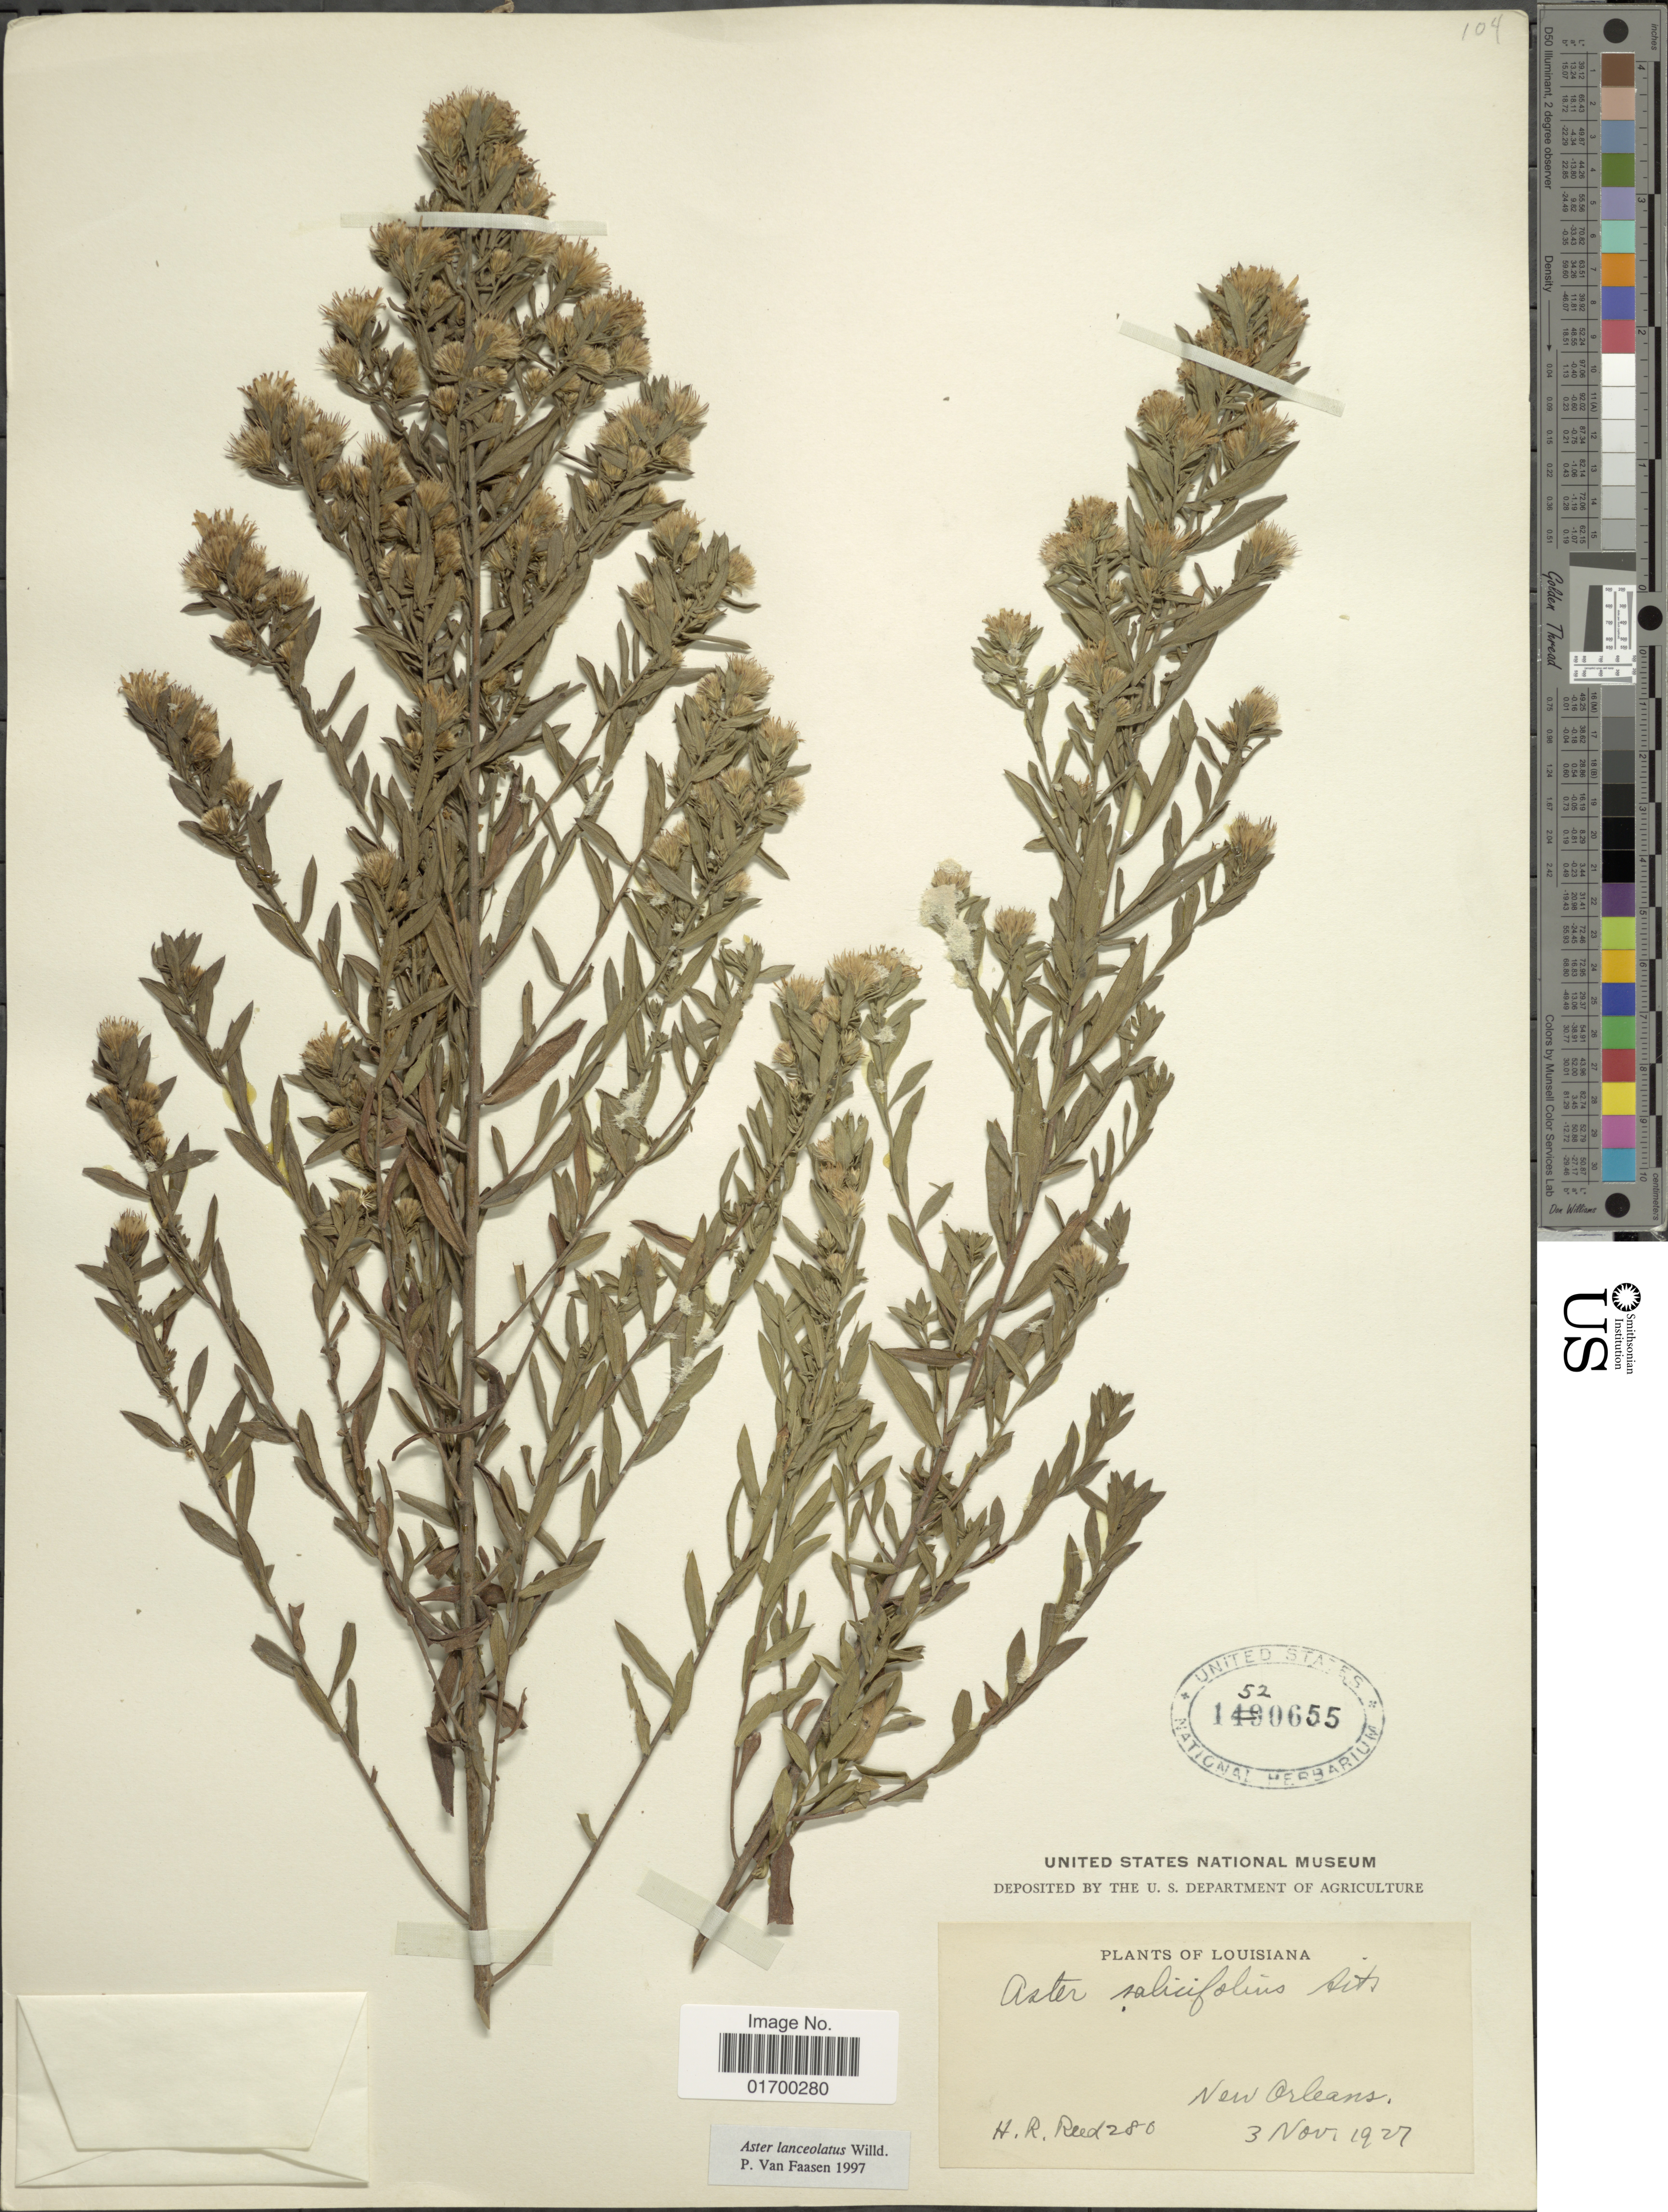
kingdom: Plantae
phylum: Tracheophyta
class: Magnoliopsida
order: Asterales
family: Asteraceae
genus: Symphyotrichum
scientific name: Symphyotrichum lanceolatum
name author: (Willd.) G.L. Nesom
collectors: H. Reed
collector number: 280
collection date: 1927-11-03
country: United States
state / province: Louisiana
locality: New Orleans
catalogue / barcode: US 1520655